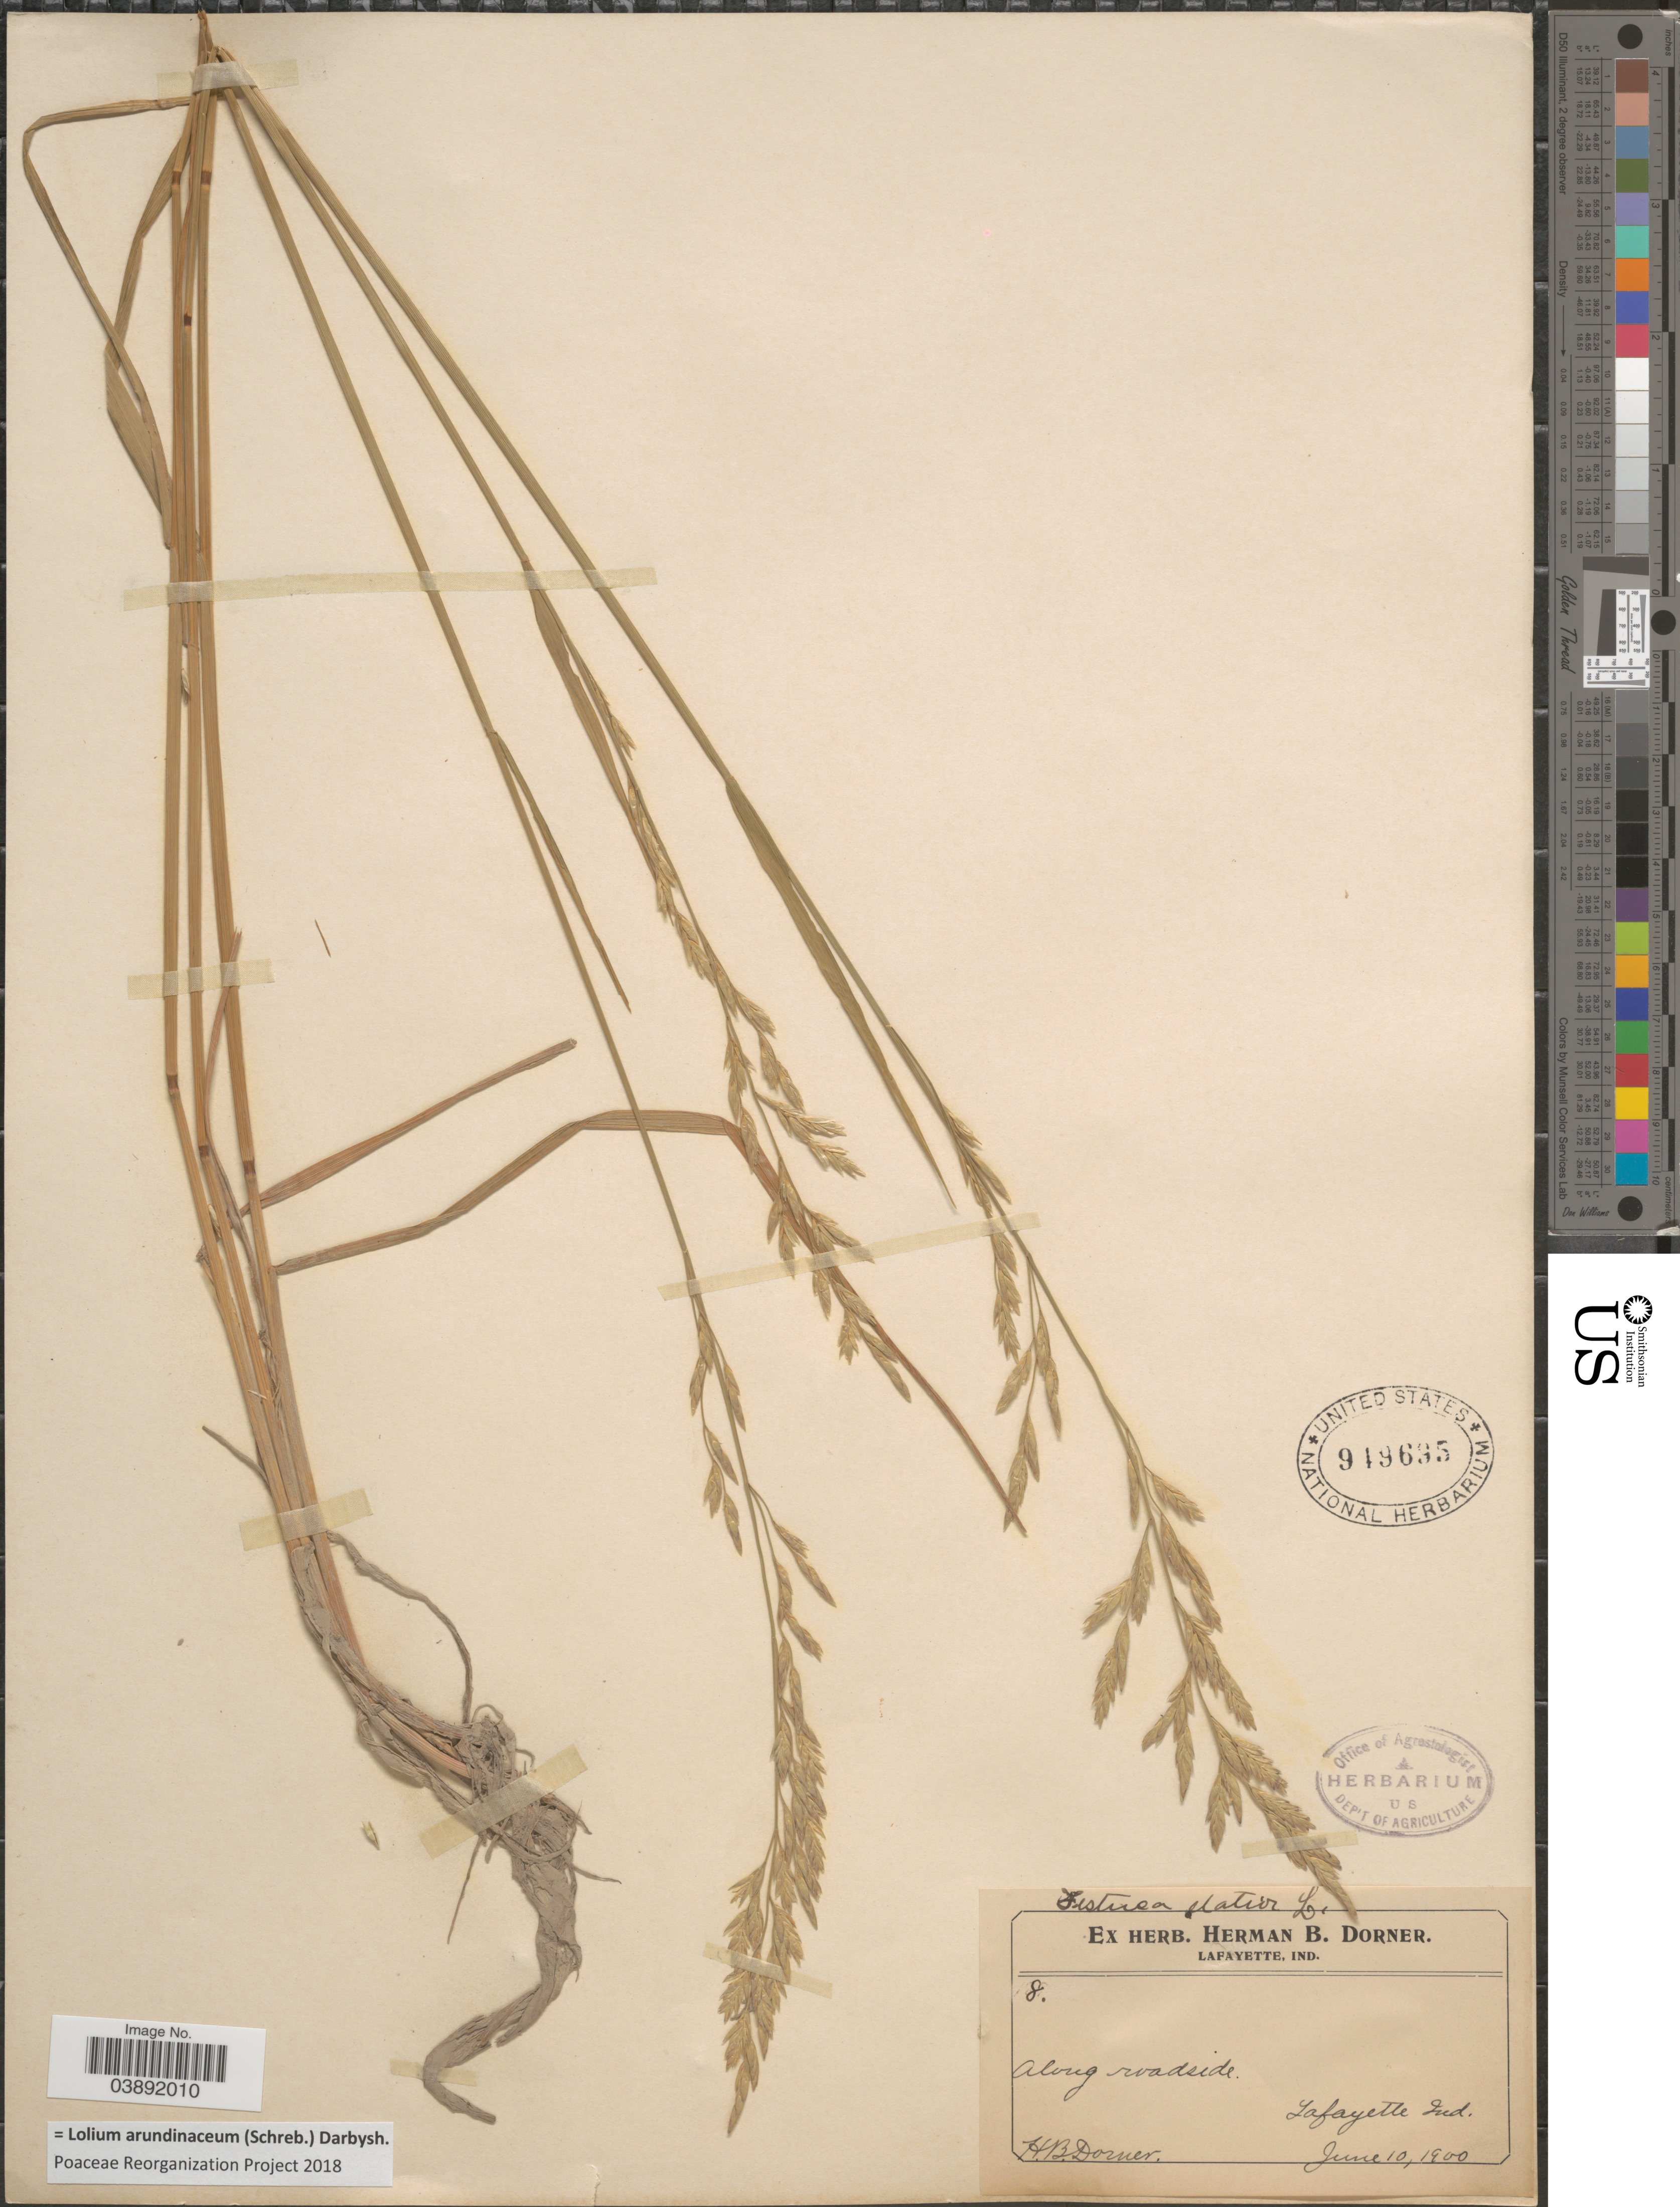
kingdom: Plantae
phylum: Tracheophyta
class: Liliopsida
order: Poales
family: Poaceae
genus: Lolium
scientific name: Lolium arundinaceum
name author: (Schreb.) Darbysh.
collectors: H. Dorner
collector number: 8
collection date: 1900-06-10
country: United States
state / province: Indiana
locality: Along roadside. Lafayette.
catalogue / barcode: US 949695